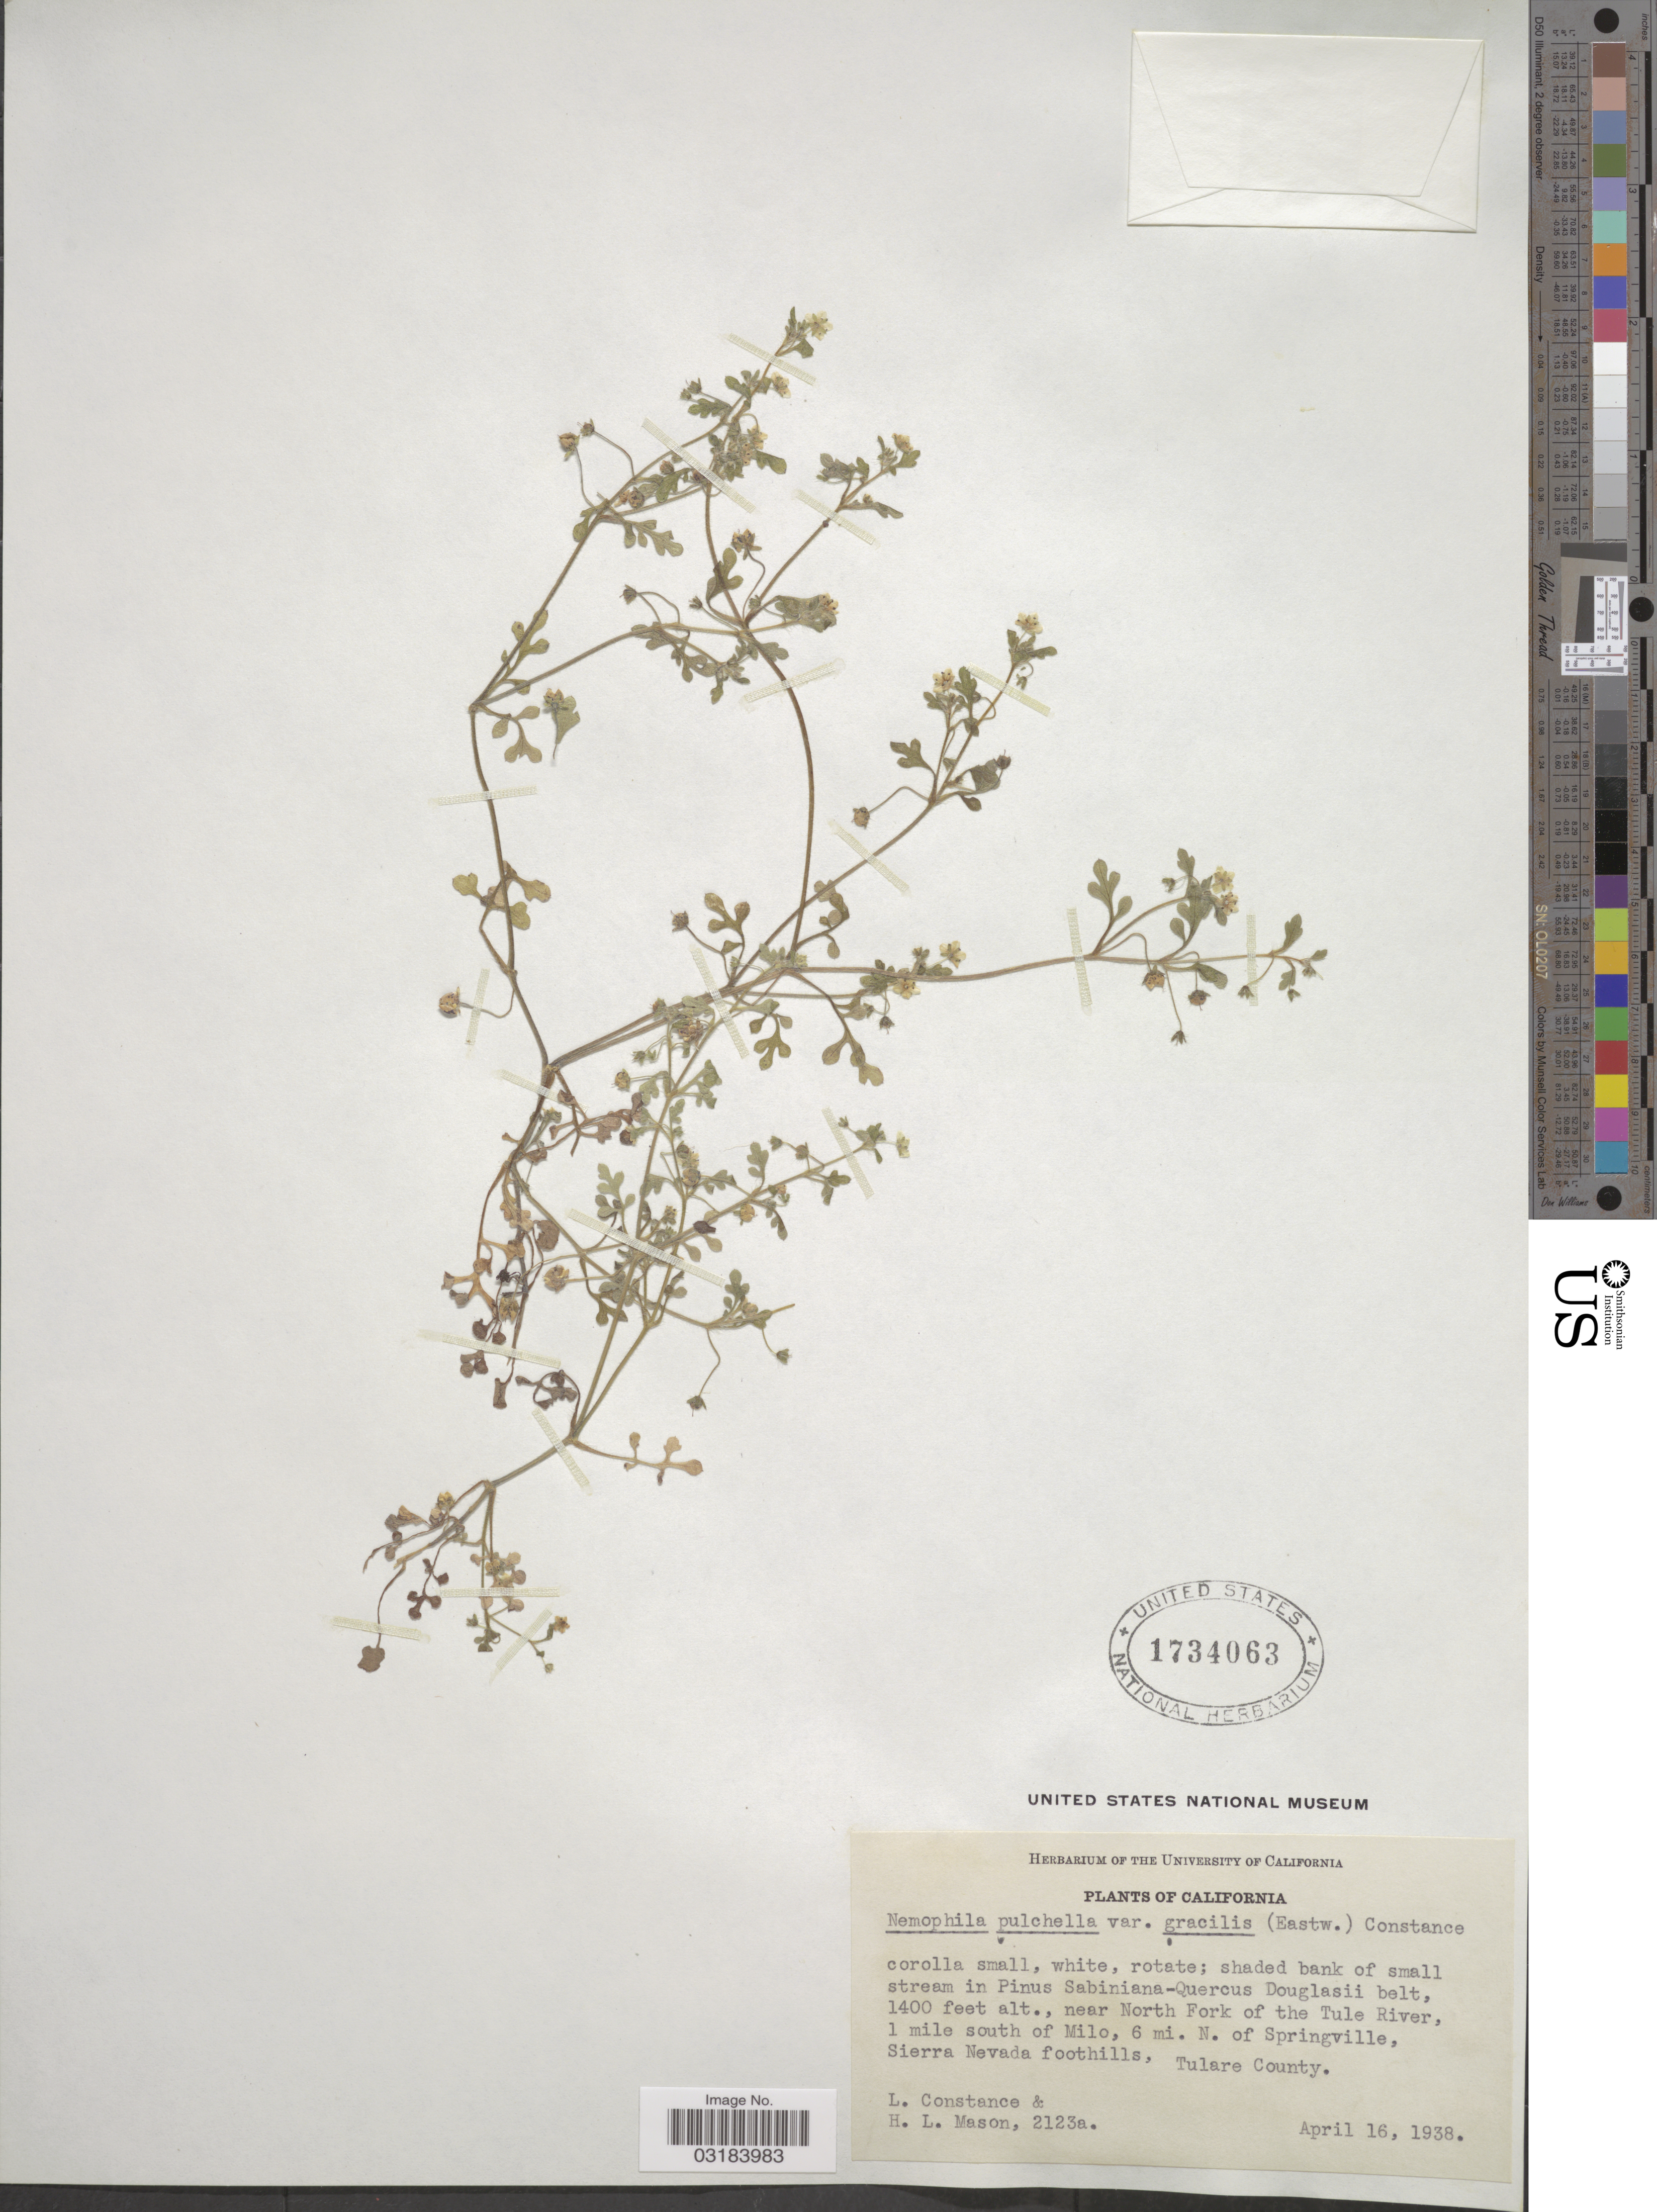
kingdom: Plantae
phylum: Tracheophyta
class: Magnoliopsida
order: Boraginales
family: Hydrophyllaceae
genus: Nemophila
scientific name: Nemophila pulchella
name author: Eastw.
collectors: L. Constance & H. L. Mason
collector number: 2123a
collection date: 1938-04-16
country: United States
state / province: California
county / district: Tulare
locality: Near North Fork of the Tule River, 1 mile south of Milo, 6 mi. N of Springville, Sierra Nevada foothills, Tulare County.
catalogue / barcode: US 1734063